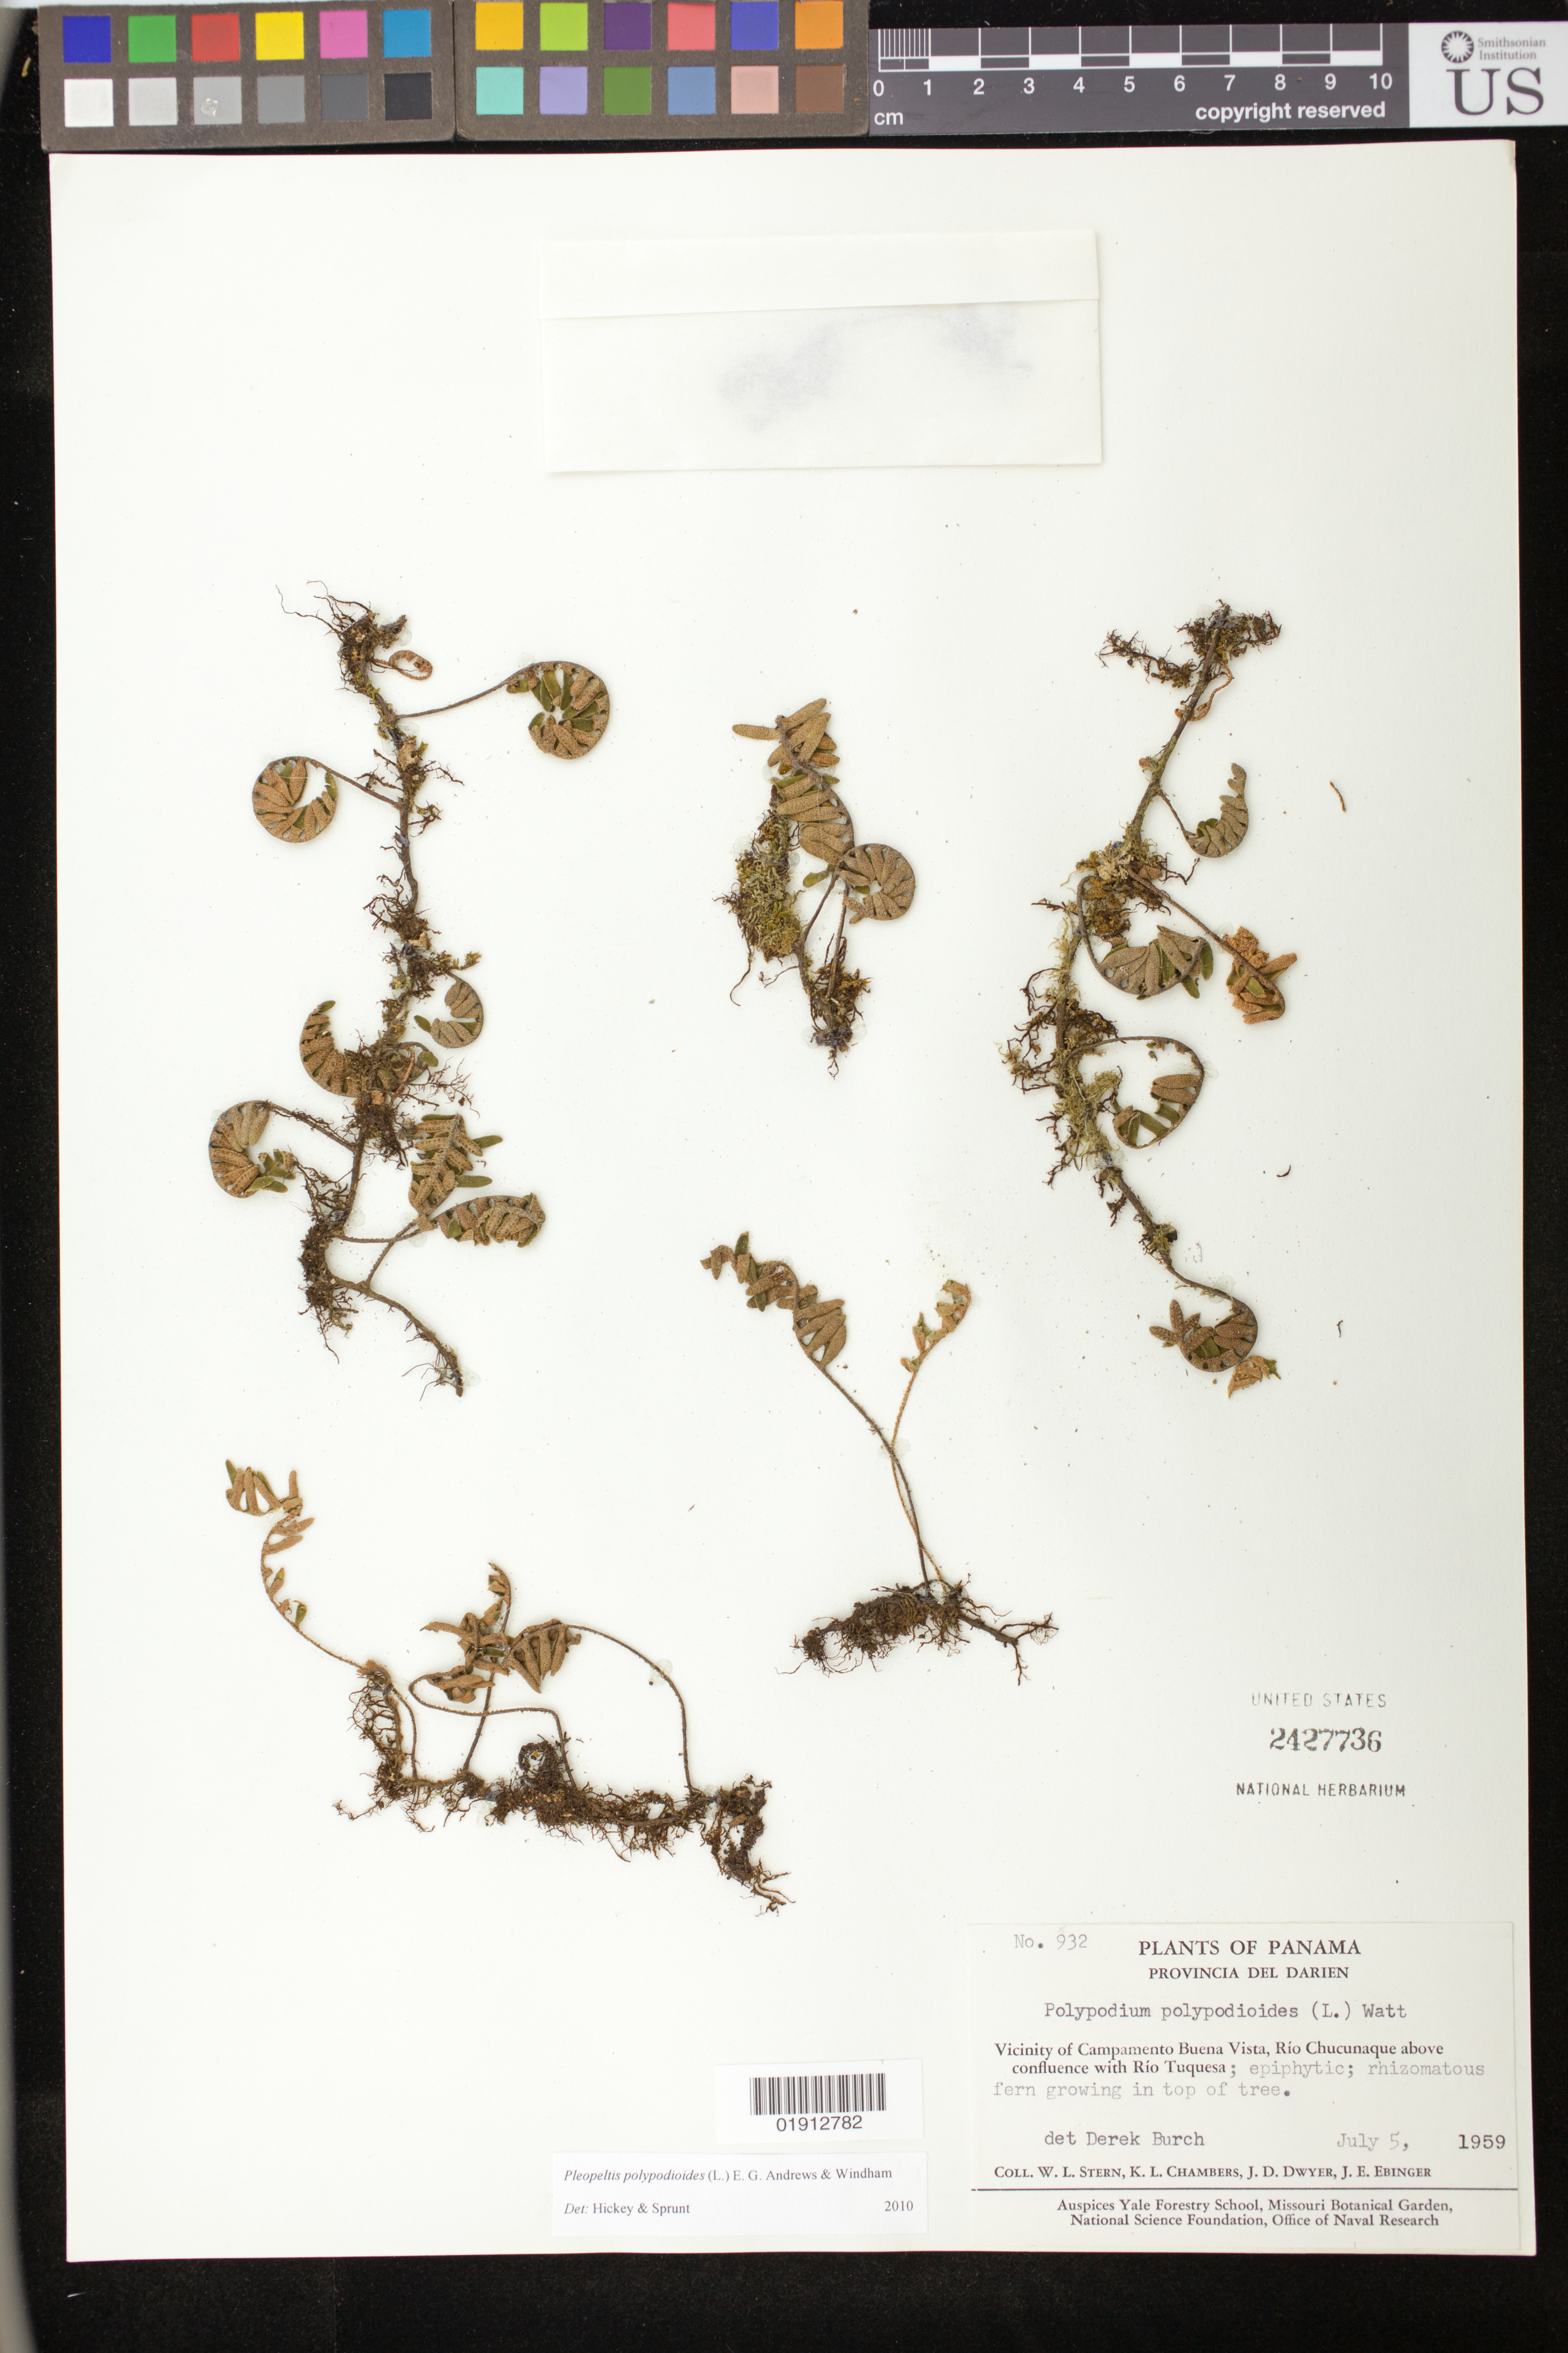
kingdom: Plantae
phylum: Tracheophyta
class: Polypodiopsida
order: Polypodiales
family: Polypodiaceae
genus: Pleopeltis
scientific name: Pleopeltis polypodioides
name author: (L.) E.G. Andrews & Windham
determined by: Hickey, R. J.; Sprunt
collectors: W. L. Stern, K. Chambers, J. D. Dwyer & J. Ebinger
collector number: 932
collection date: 1959-07-05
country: Panama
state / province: Darién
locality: Vicinity of Campamento Buena Vista, Río Chucunaque above confluence with Río Tuquesa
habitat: Fern growing in top of tree.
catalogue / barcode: US 2427736